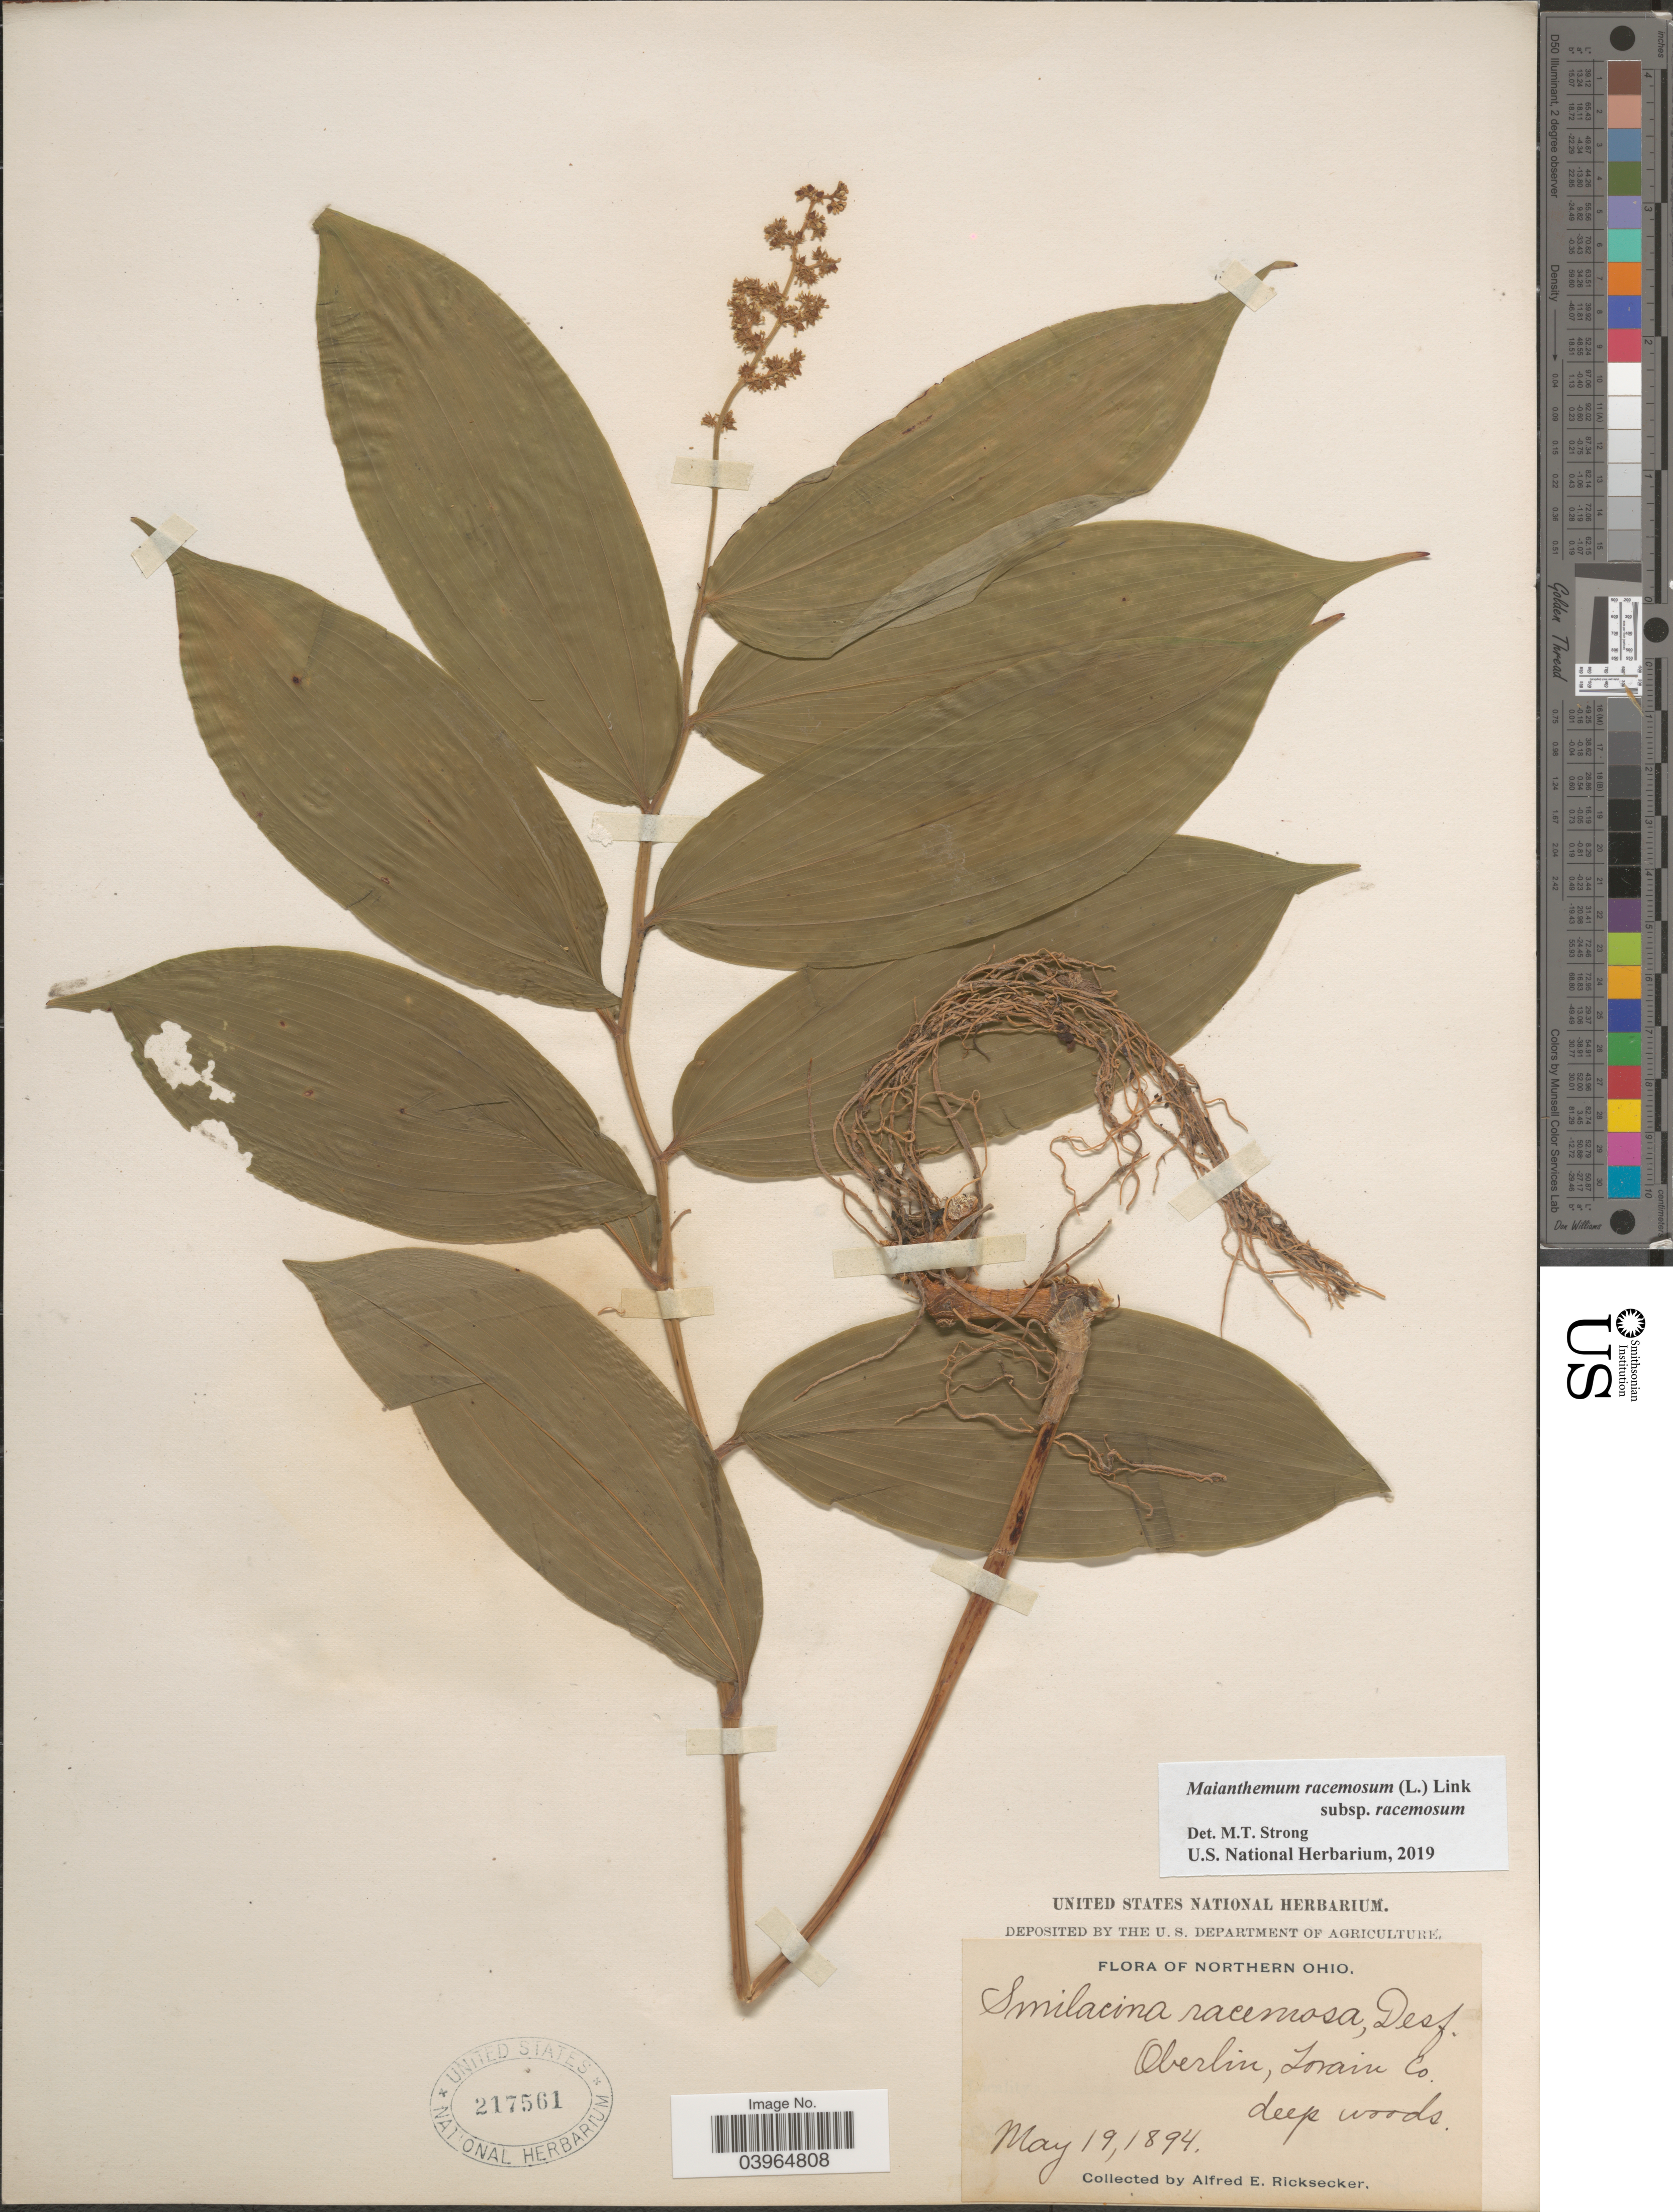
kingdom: Plantae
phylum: Tracheophyta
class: Liliopsida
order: Asparagales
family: Asparagaceae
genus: Maianthemum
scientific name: Maianthemum racemosum subsp. racemosum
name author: (L.) Link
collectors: A. E. Ricksecker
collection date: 1894-05-19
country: United States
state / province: Ohio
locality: Northern Ohio. Oberlin, Lorain Co.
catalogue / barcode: US 217561